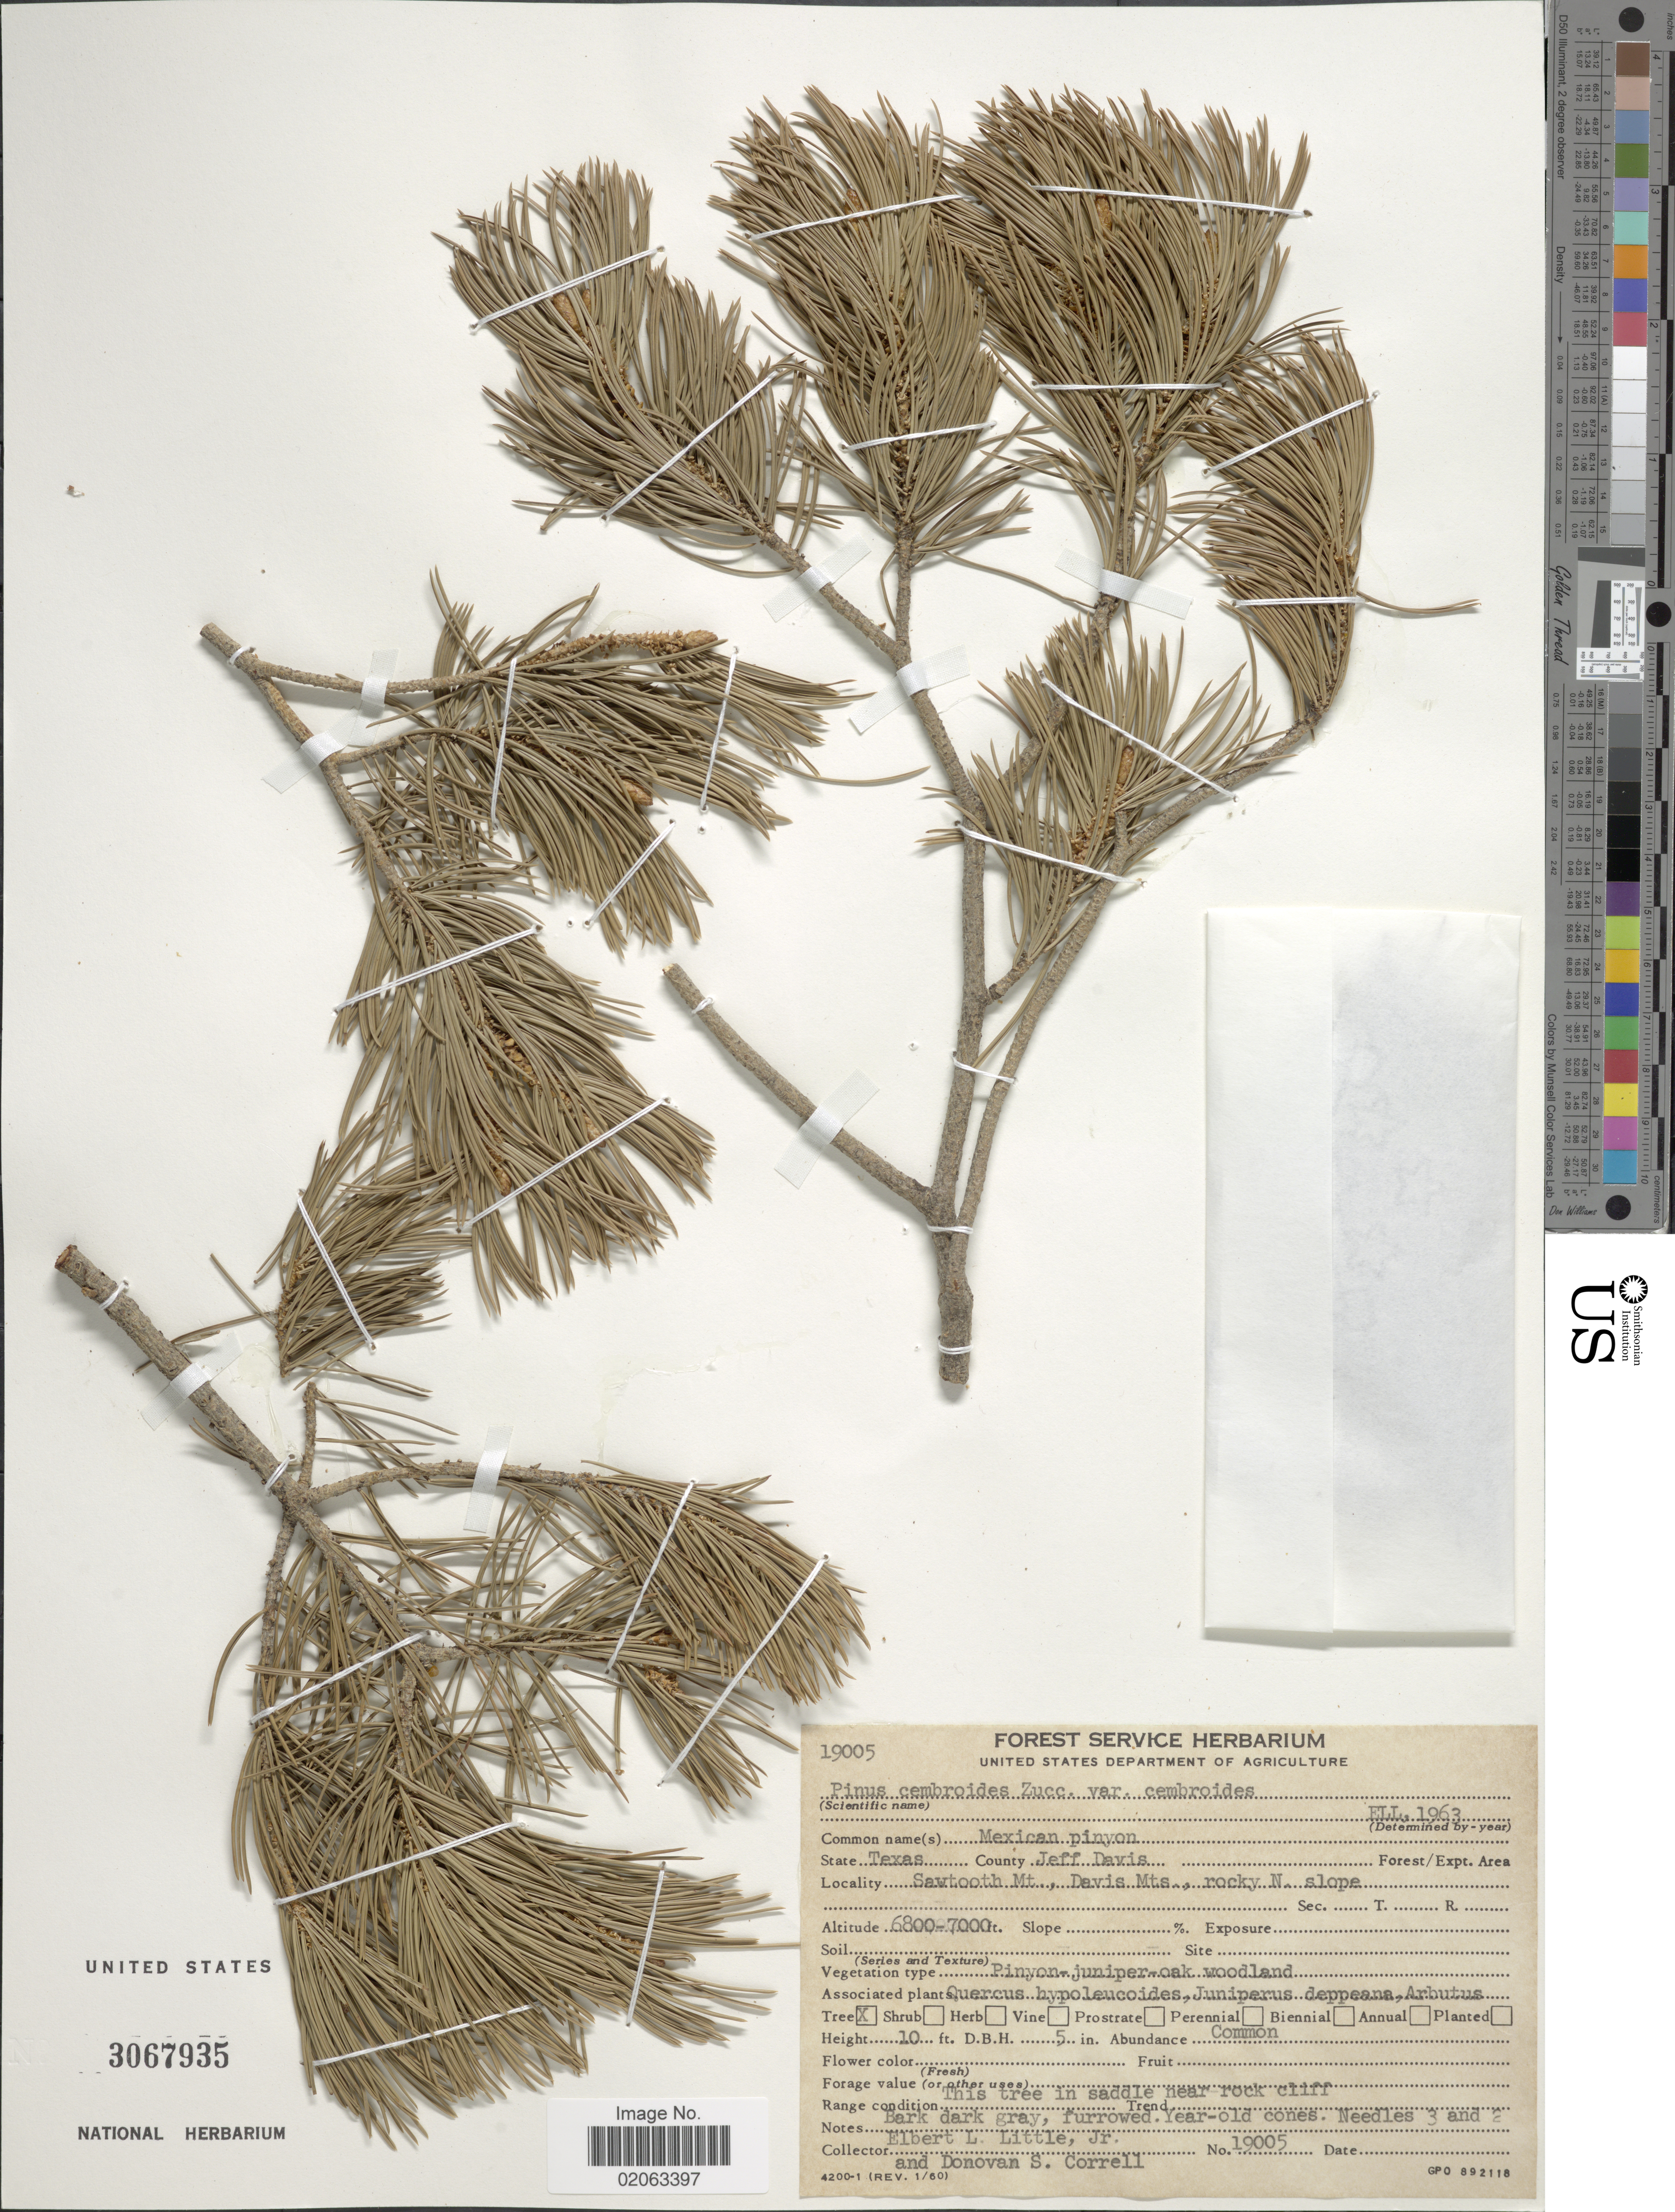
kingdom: Plantae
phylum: Tracheophyta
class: Pinopsida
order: Pinales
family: Pinaceae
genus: Pinus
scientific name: Pinus cembroides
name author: Zucc.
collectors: E. L. Little & D. S. Correll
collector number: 19005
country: United States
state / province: Texas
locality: County Jeff Davis, Sawtooth Mt, Davis Mts, rocky N slope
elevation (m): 2073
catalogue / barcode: US 3067935